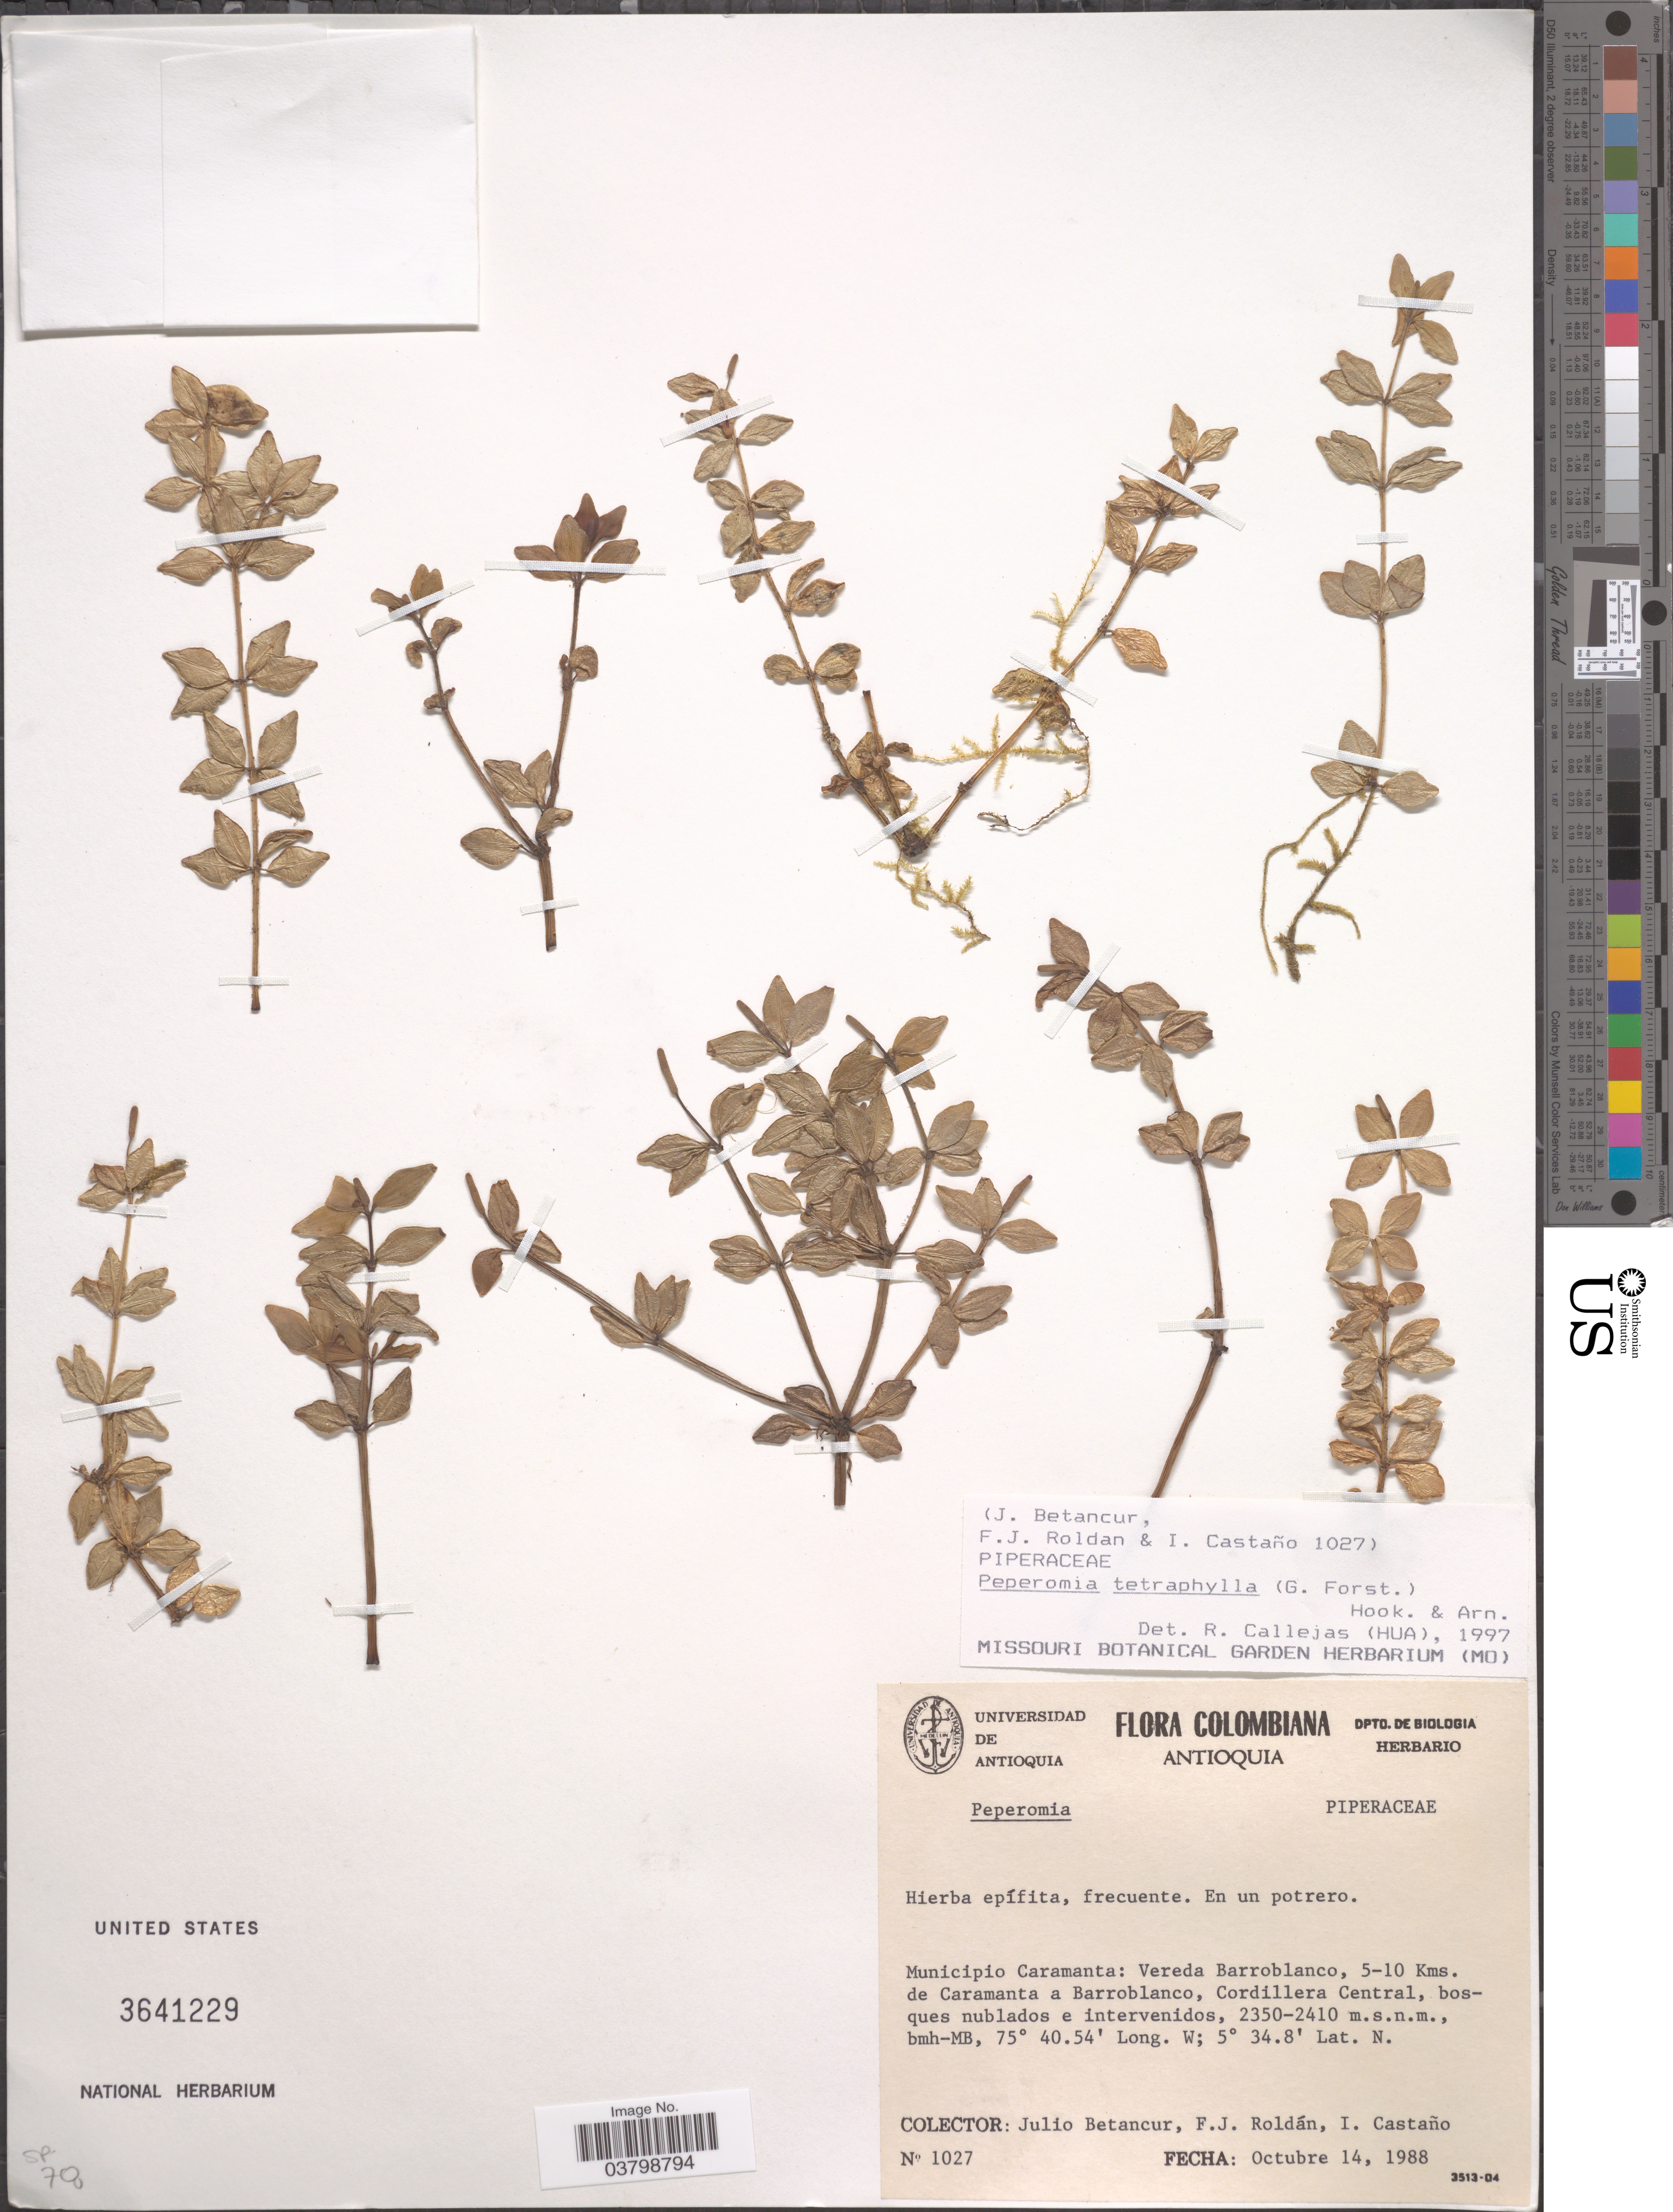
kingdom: Plantae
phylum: Tracheophyta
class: Magnoliopsida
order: Piperales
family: Piperaceae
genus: Peperomia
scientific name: Peperomia tetraphylla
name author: (G. Forst.) Hook. & Arn.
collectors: J. Betancur, F. J. Roldán & I. Castaño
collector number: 1027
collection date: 1988-10-14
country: Colombia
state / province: Antioquia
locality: Municipio Caramanta: Vereda Barroblanco, 5-10 Kms. de Caramanta a Barroblanco, Cordillera Central.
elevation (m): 2350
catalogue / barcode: US 3641229